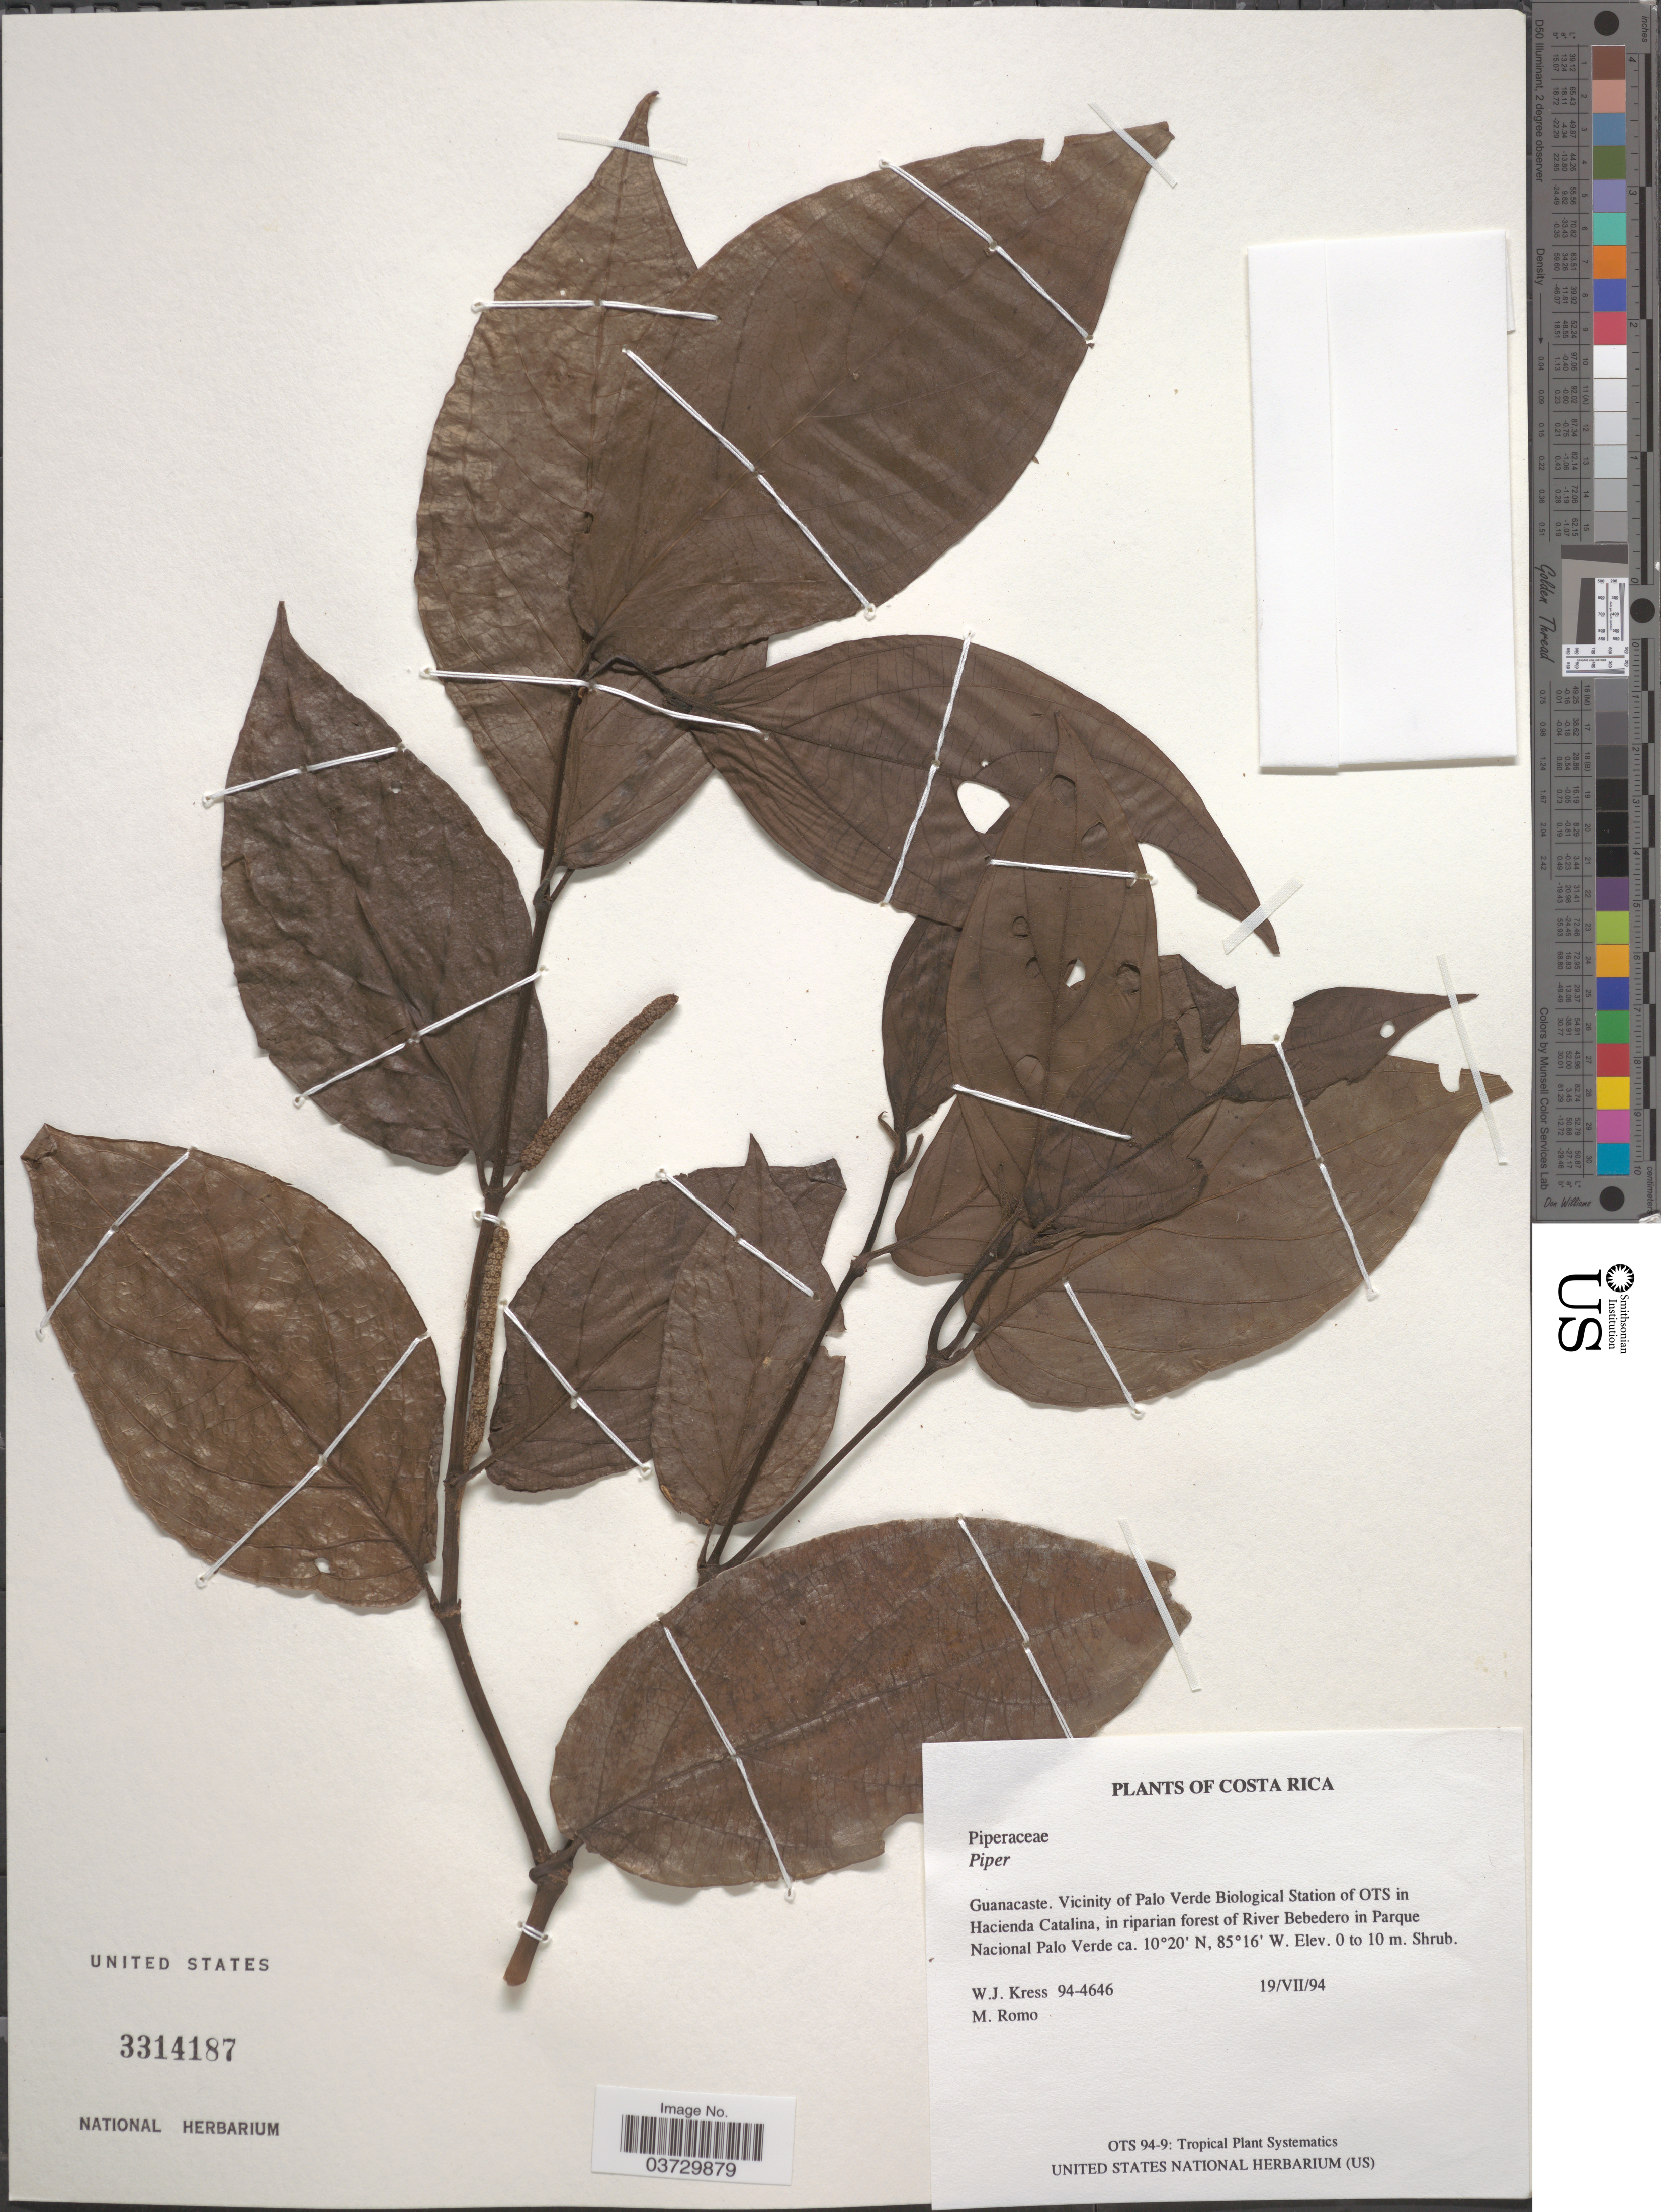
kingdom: Plantae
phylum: Tracheophyta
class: Magnoliopsida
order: Piperales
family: Piperaceae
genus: Piper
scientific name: Piper sp.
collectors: W. J. Kress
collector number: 94-4646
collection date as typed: Transcribed d/m/y: 19/7/94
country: Costa Rica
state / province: Guanacaste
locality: Vicinity of Palo Verde Biological Station of OTS in Hacienda Catalina, in riparian forest of River Bebedero in Parque Nacional Palo Verde.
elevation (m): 0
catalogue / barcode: US 3314187